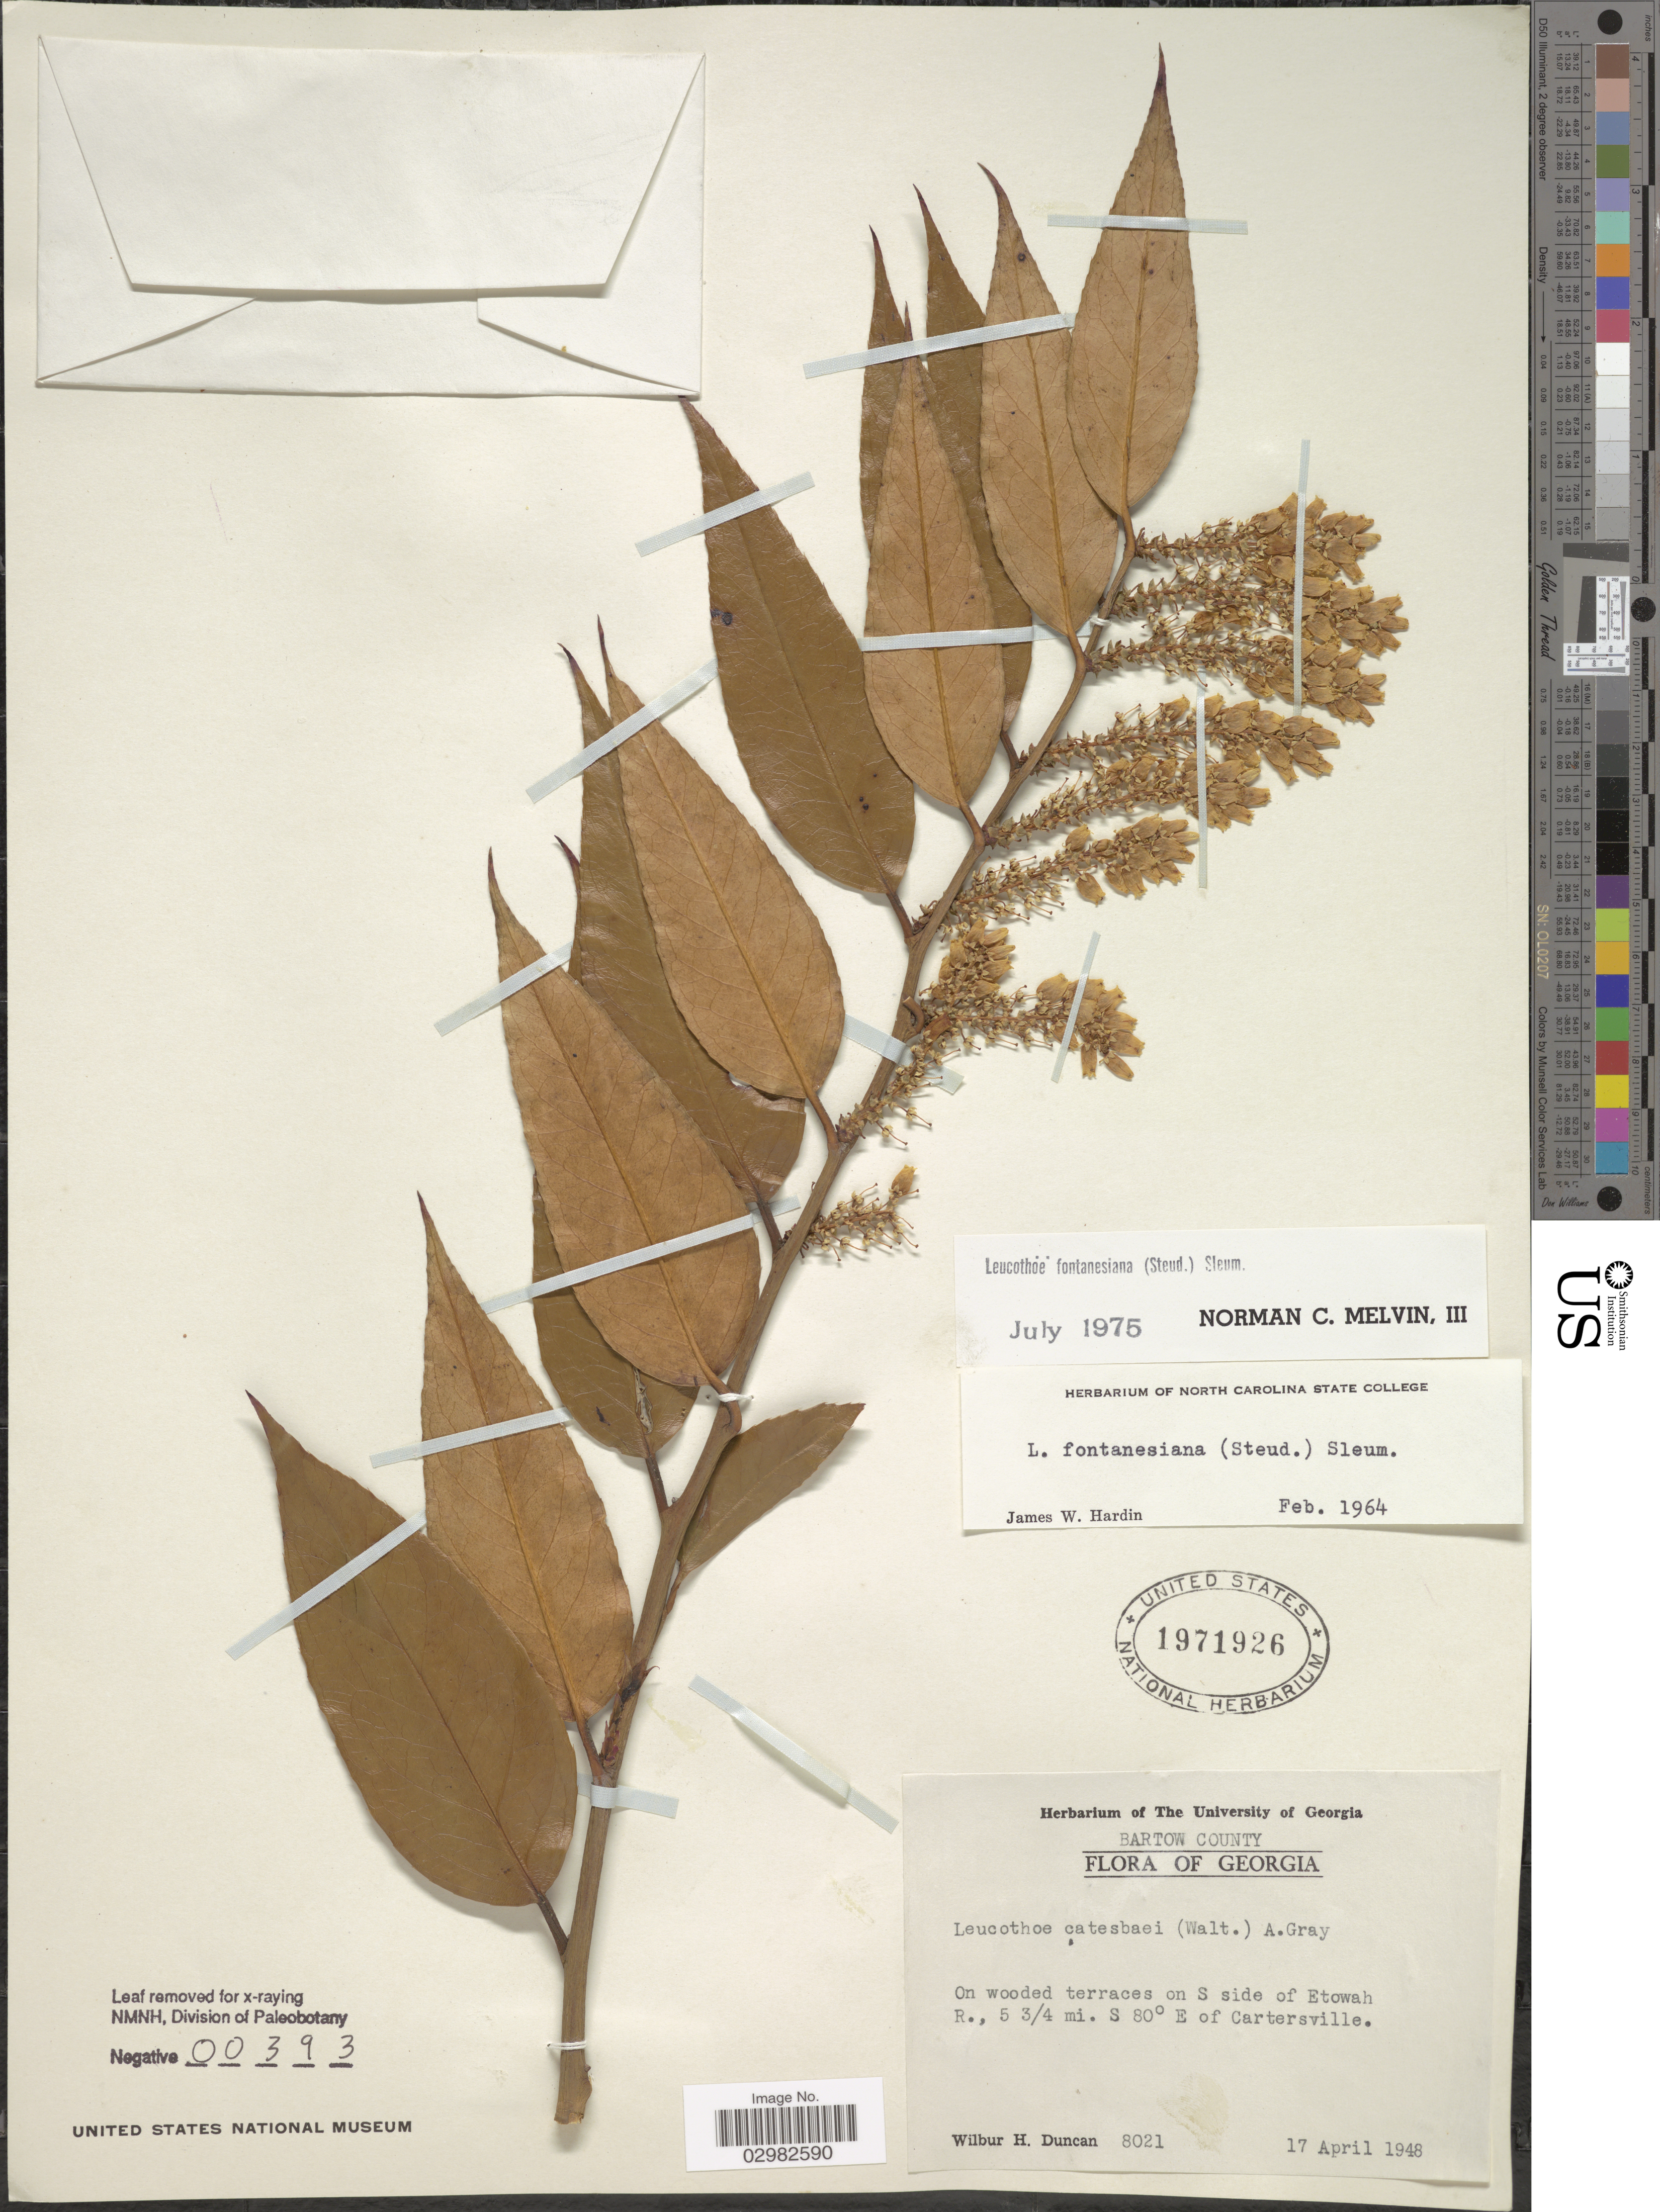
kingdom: Plantae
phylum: Tracheophyta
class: Magnoliopsida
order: Ericales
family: Ericaceae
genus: Leucothoe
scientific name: Leucothoë fontanesiana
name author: (Steud.) Sleumer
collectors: W. H. Duncan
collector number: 8021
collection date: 1948-04-17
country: United States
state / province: Georgia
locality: Bartow County, On wooded terraces on S side of Etowah R., 5 3/4 mi. S 80° E of Cartersville.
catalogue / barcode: US 1971926